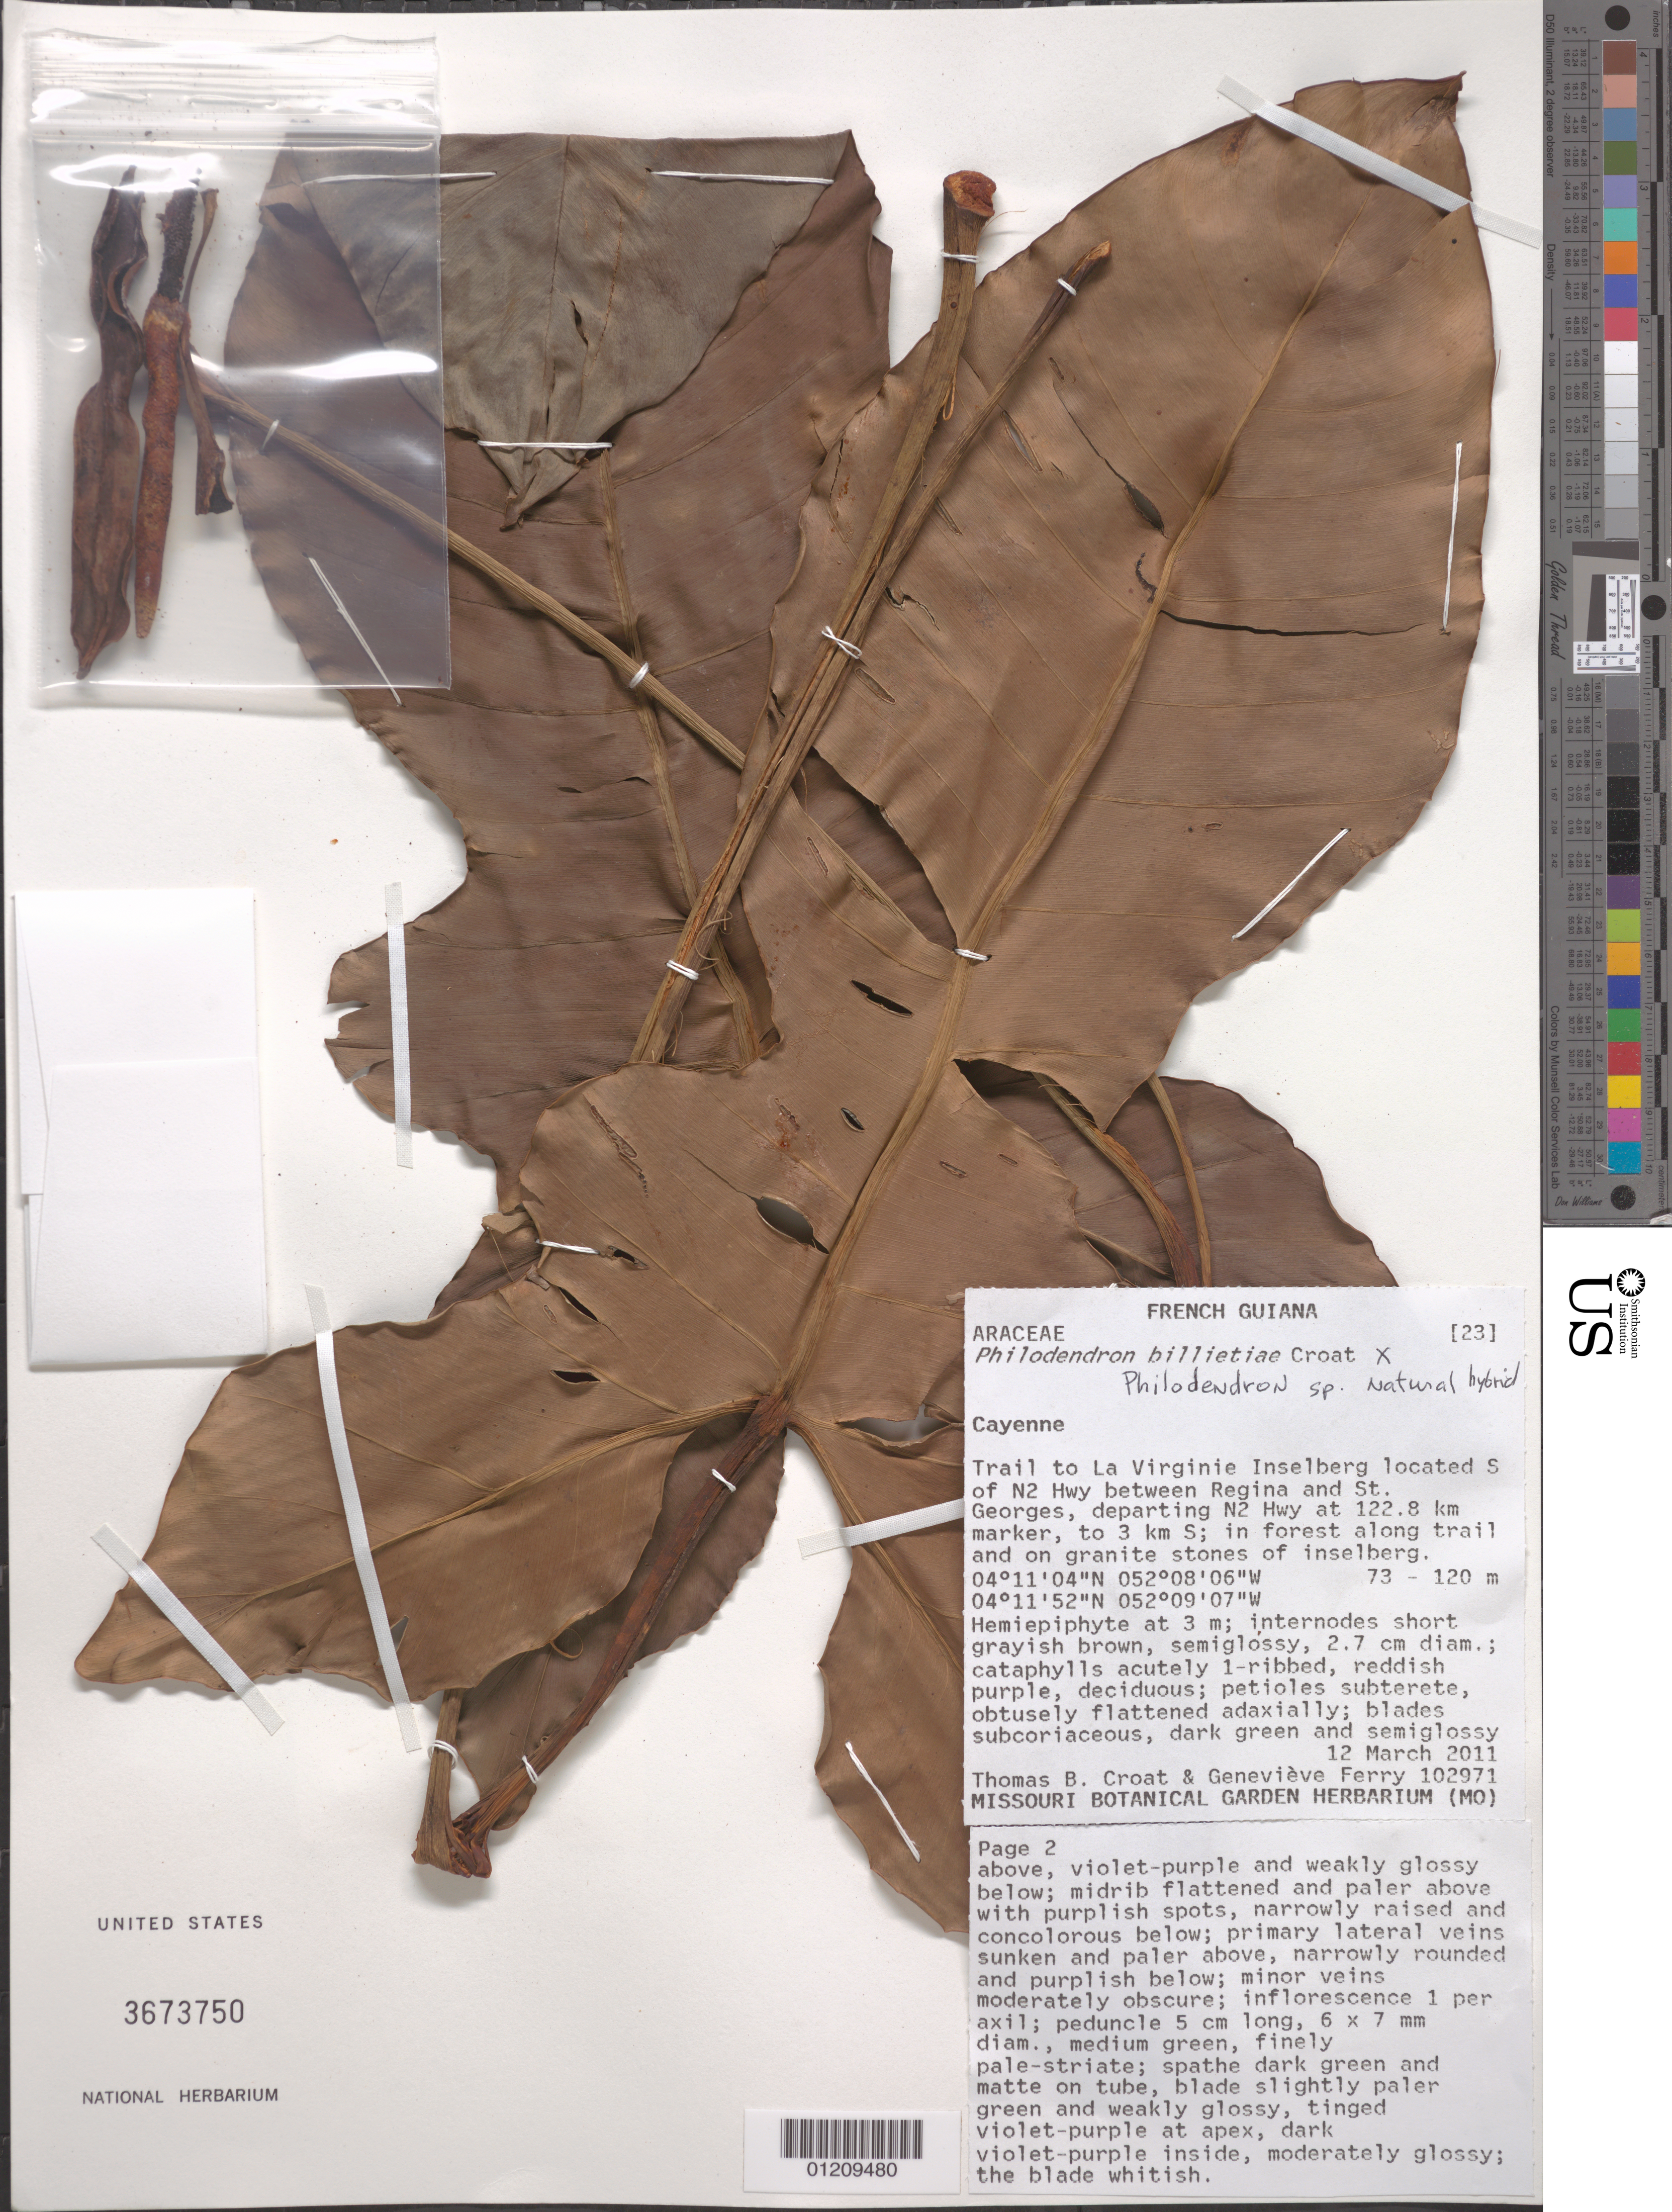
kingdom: Plantae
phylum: Tracheophyta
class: Liliopsida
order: Alismatales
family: Araceae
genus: Philodendron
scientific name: Philodendron billietiae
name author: Croat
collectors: T. B. Croat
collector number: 102971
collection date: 2011-03-12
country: French Guiana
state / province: Cayenne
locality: Trail to La Virginie Inselberg located S of N2 Hwy between REgina and St. GEorges, departing N2 Hwy at 122.8 km marker, to 3km S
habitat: In forest along trail and on granite stones of inselberg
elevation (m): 73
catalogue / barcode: US 3673750